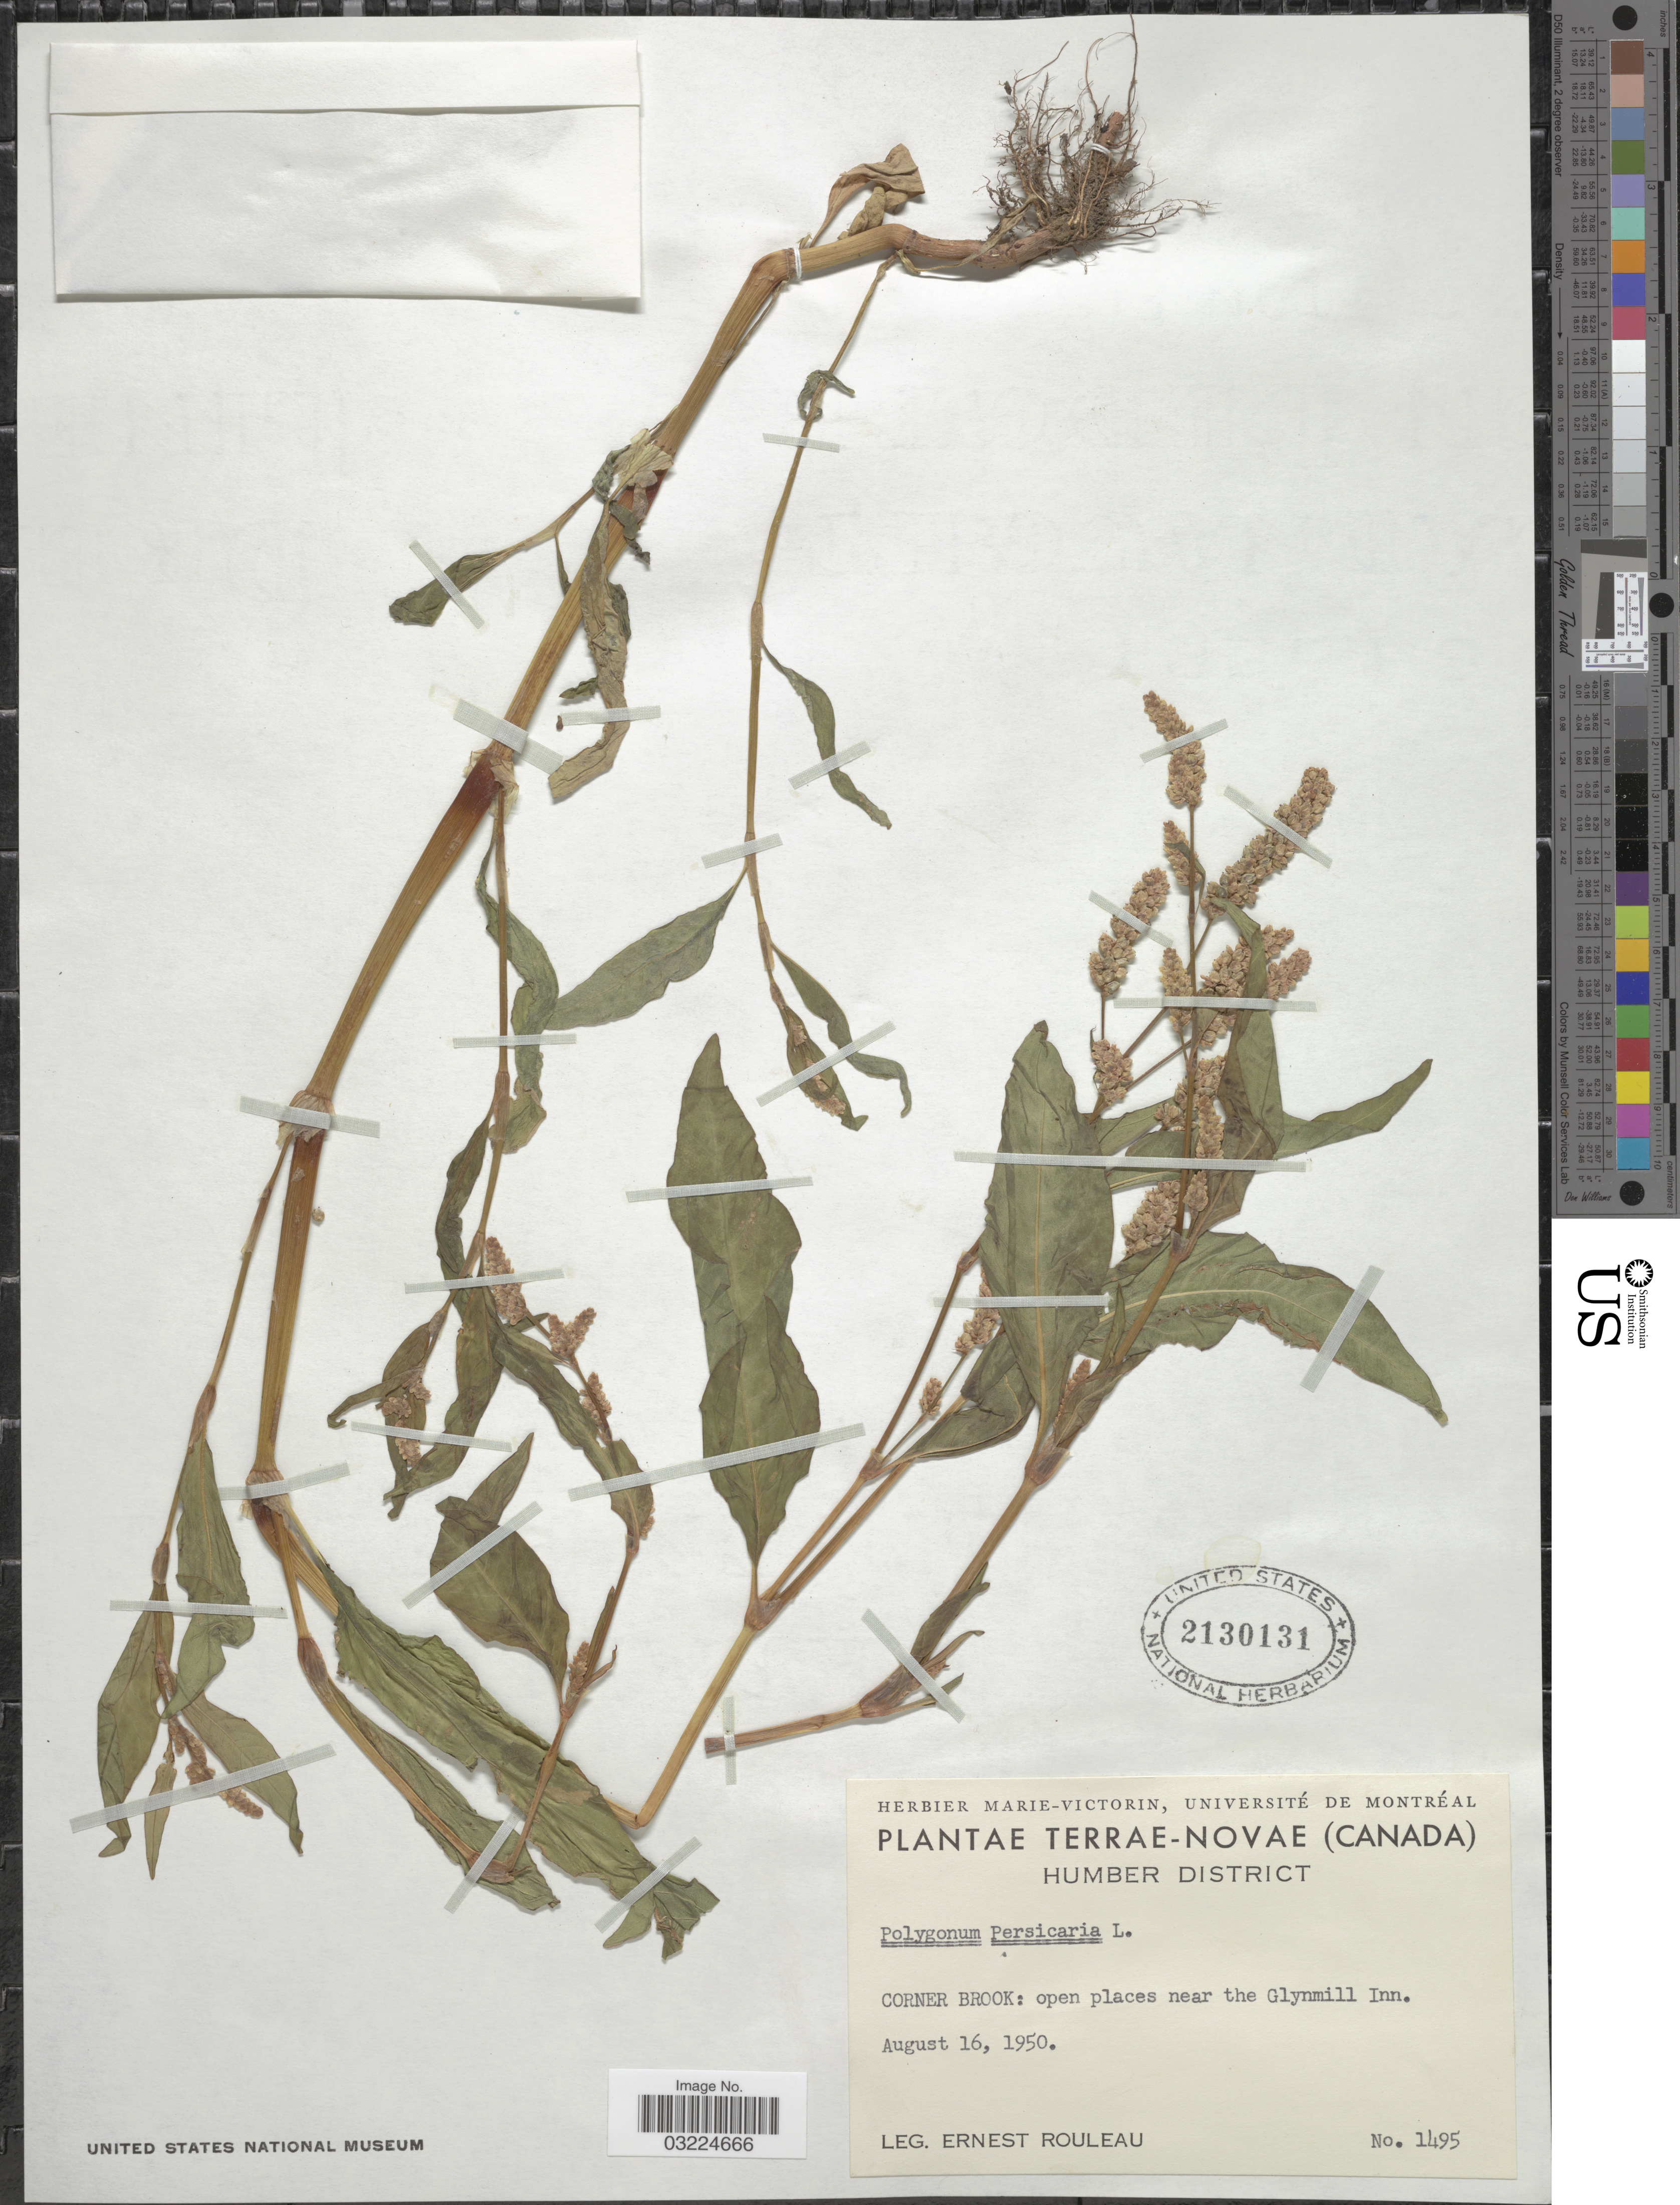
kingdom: Plantae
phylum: Tracheophyta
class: Magnoliopsida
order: Caryophyllales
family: Polygonaceae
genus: Persicaria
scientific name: Persicaria lapathifolia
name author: (L.) Delarbre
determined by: Atha, D. E.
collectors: E. Rouleau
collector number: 1495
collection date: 1950-08-16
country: Canada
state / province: Newfoundland and Labrador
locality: Terrae-Novae. Humber District. Corner Brook: open places near the Glynmill Inn.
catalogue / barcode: US 2130131